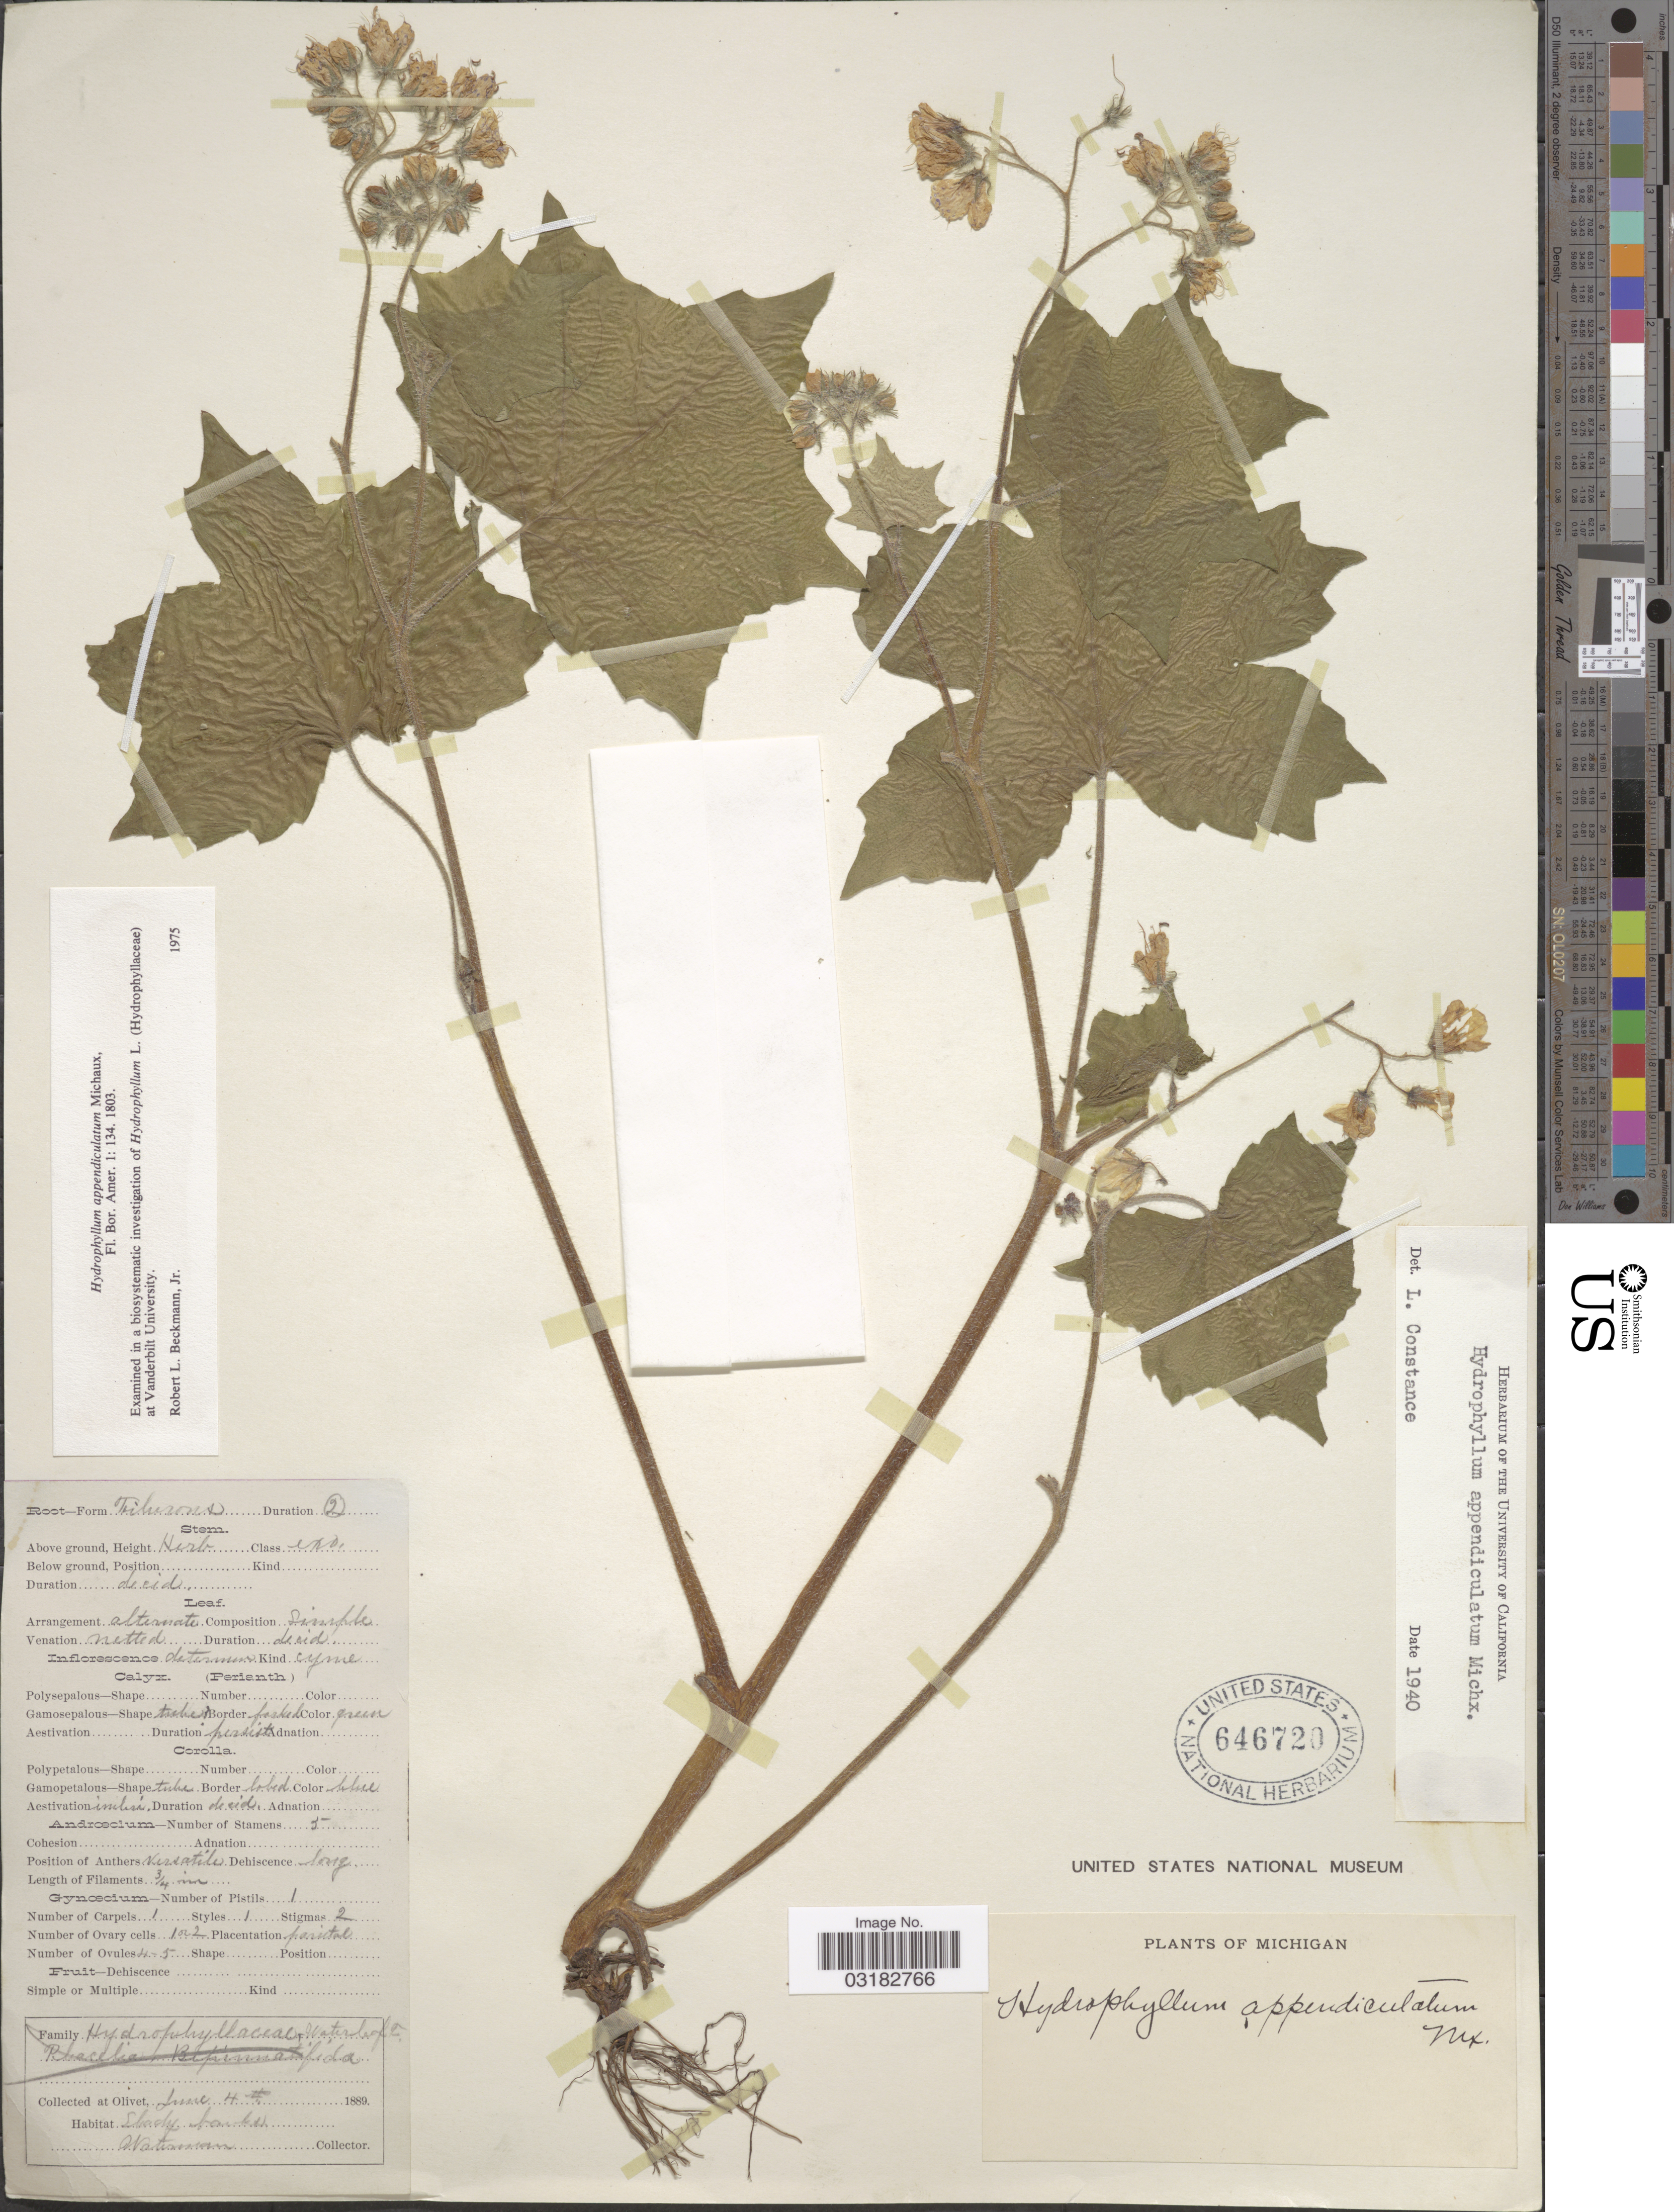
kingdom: Plantae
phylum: Tracheophyta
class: Magnoliopsida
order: Boraginales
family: Hydrophyllaceae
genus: Hydrophyllum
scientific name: Hydrophyllum appendiculatum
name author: Michx.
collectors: Waterman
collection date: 1889-06-04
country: United States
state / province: Michigan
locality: Olivet.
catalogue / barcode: US 646720